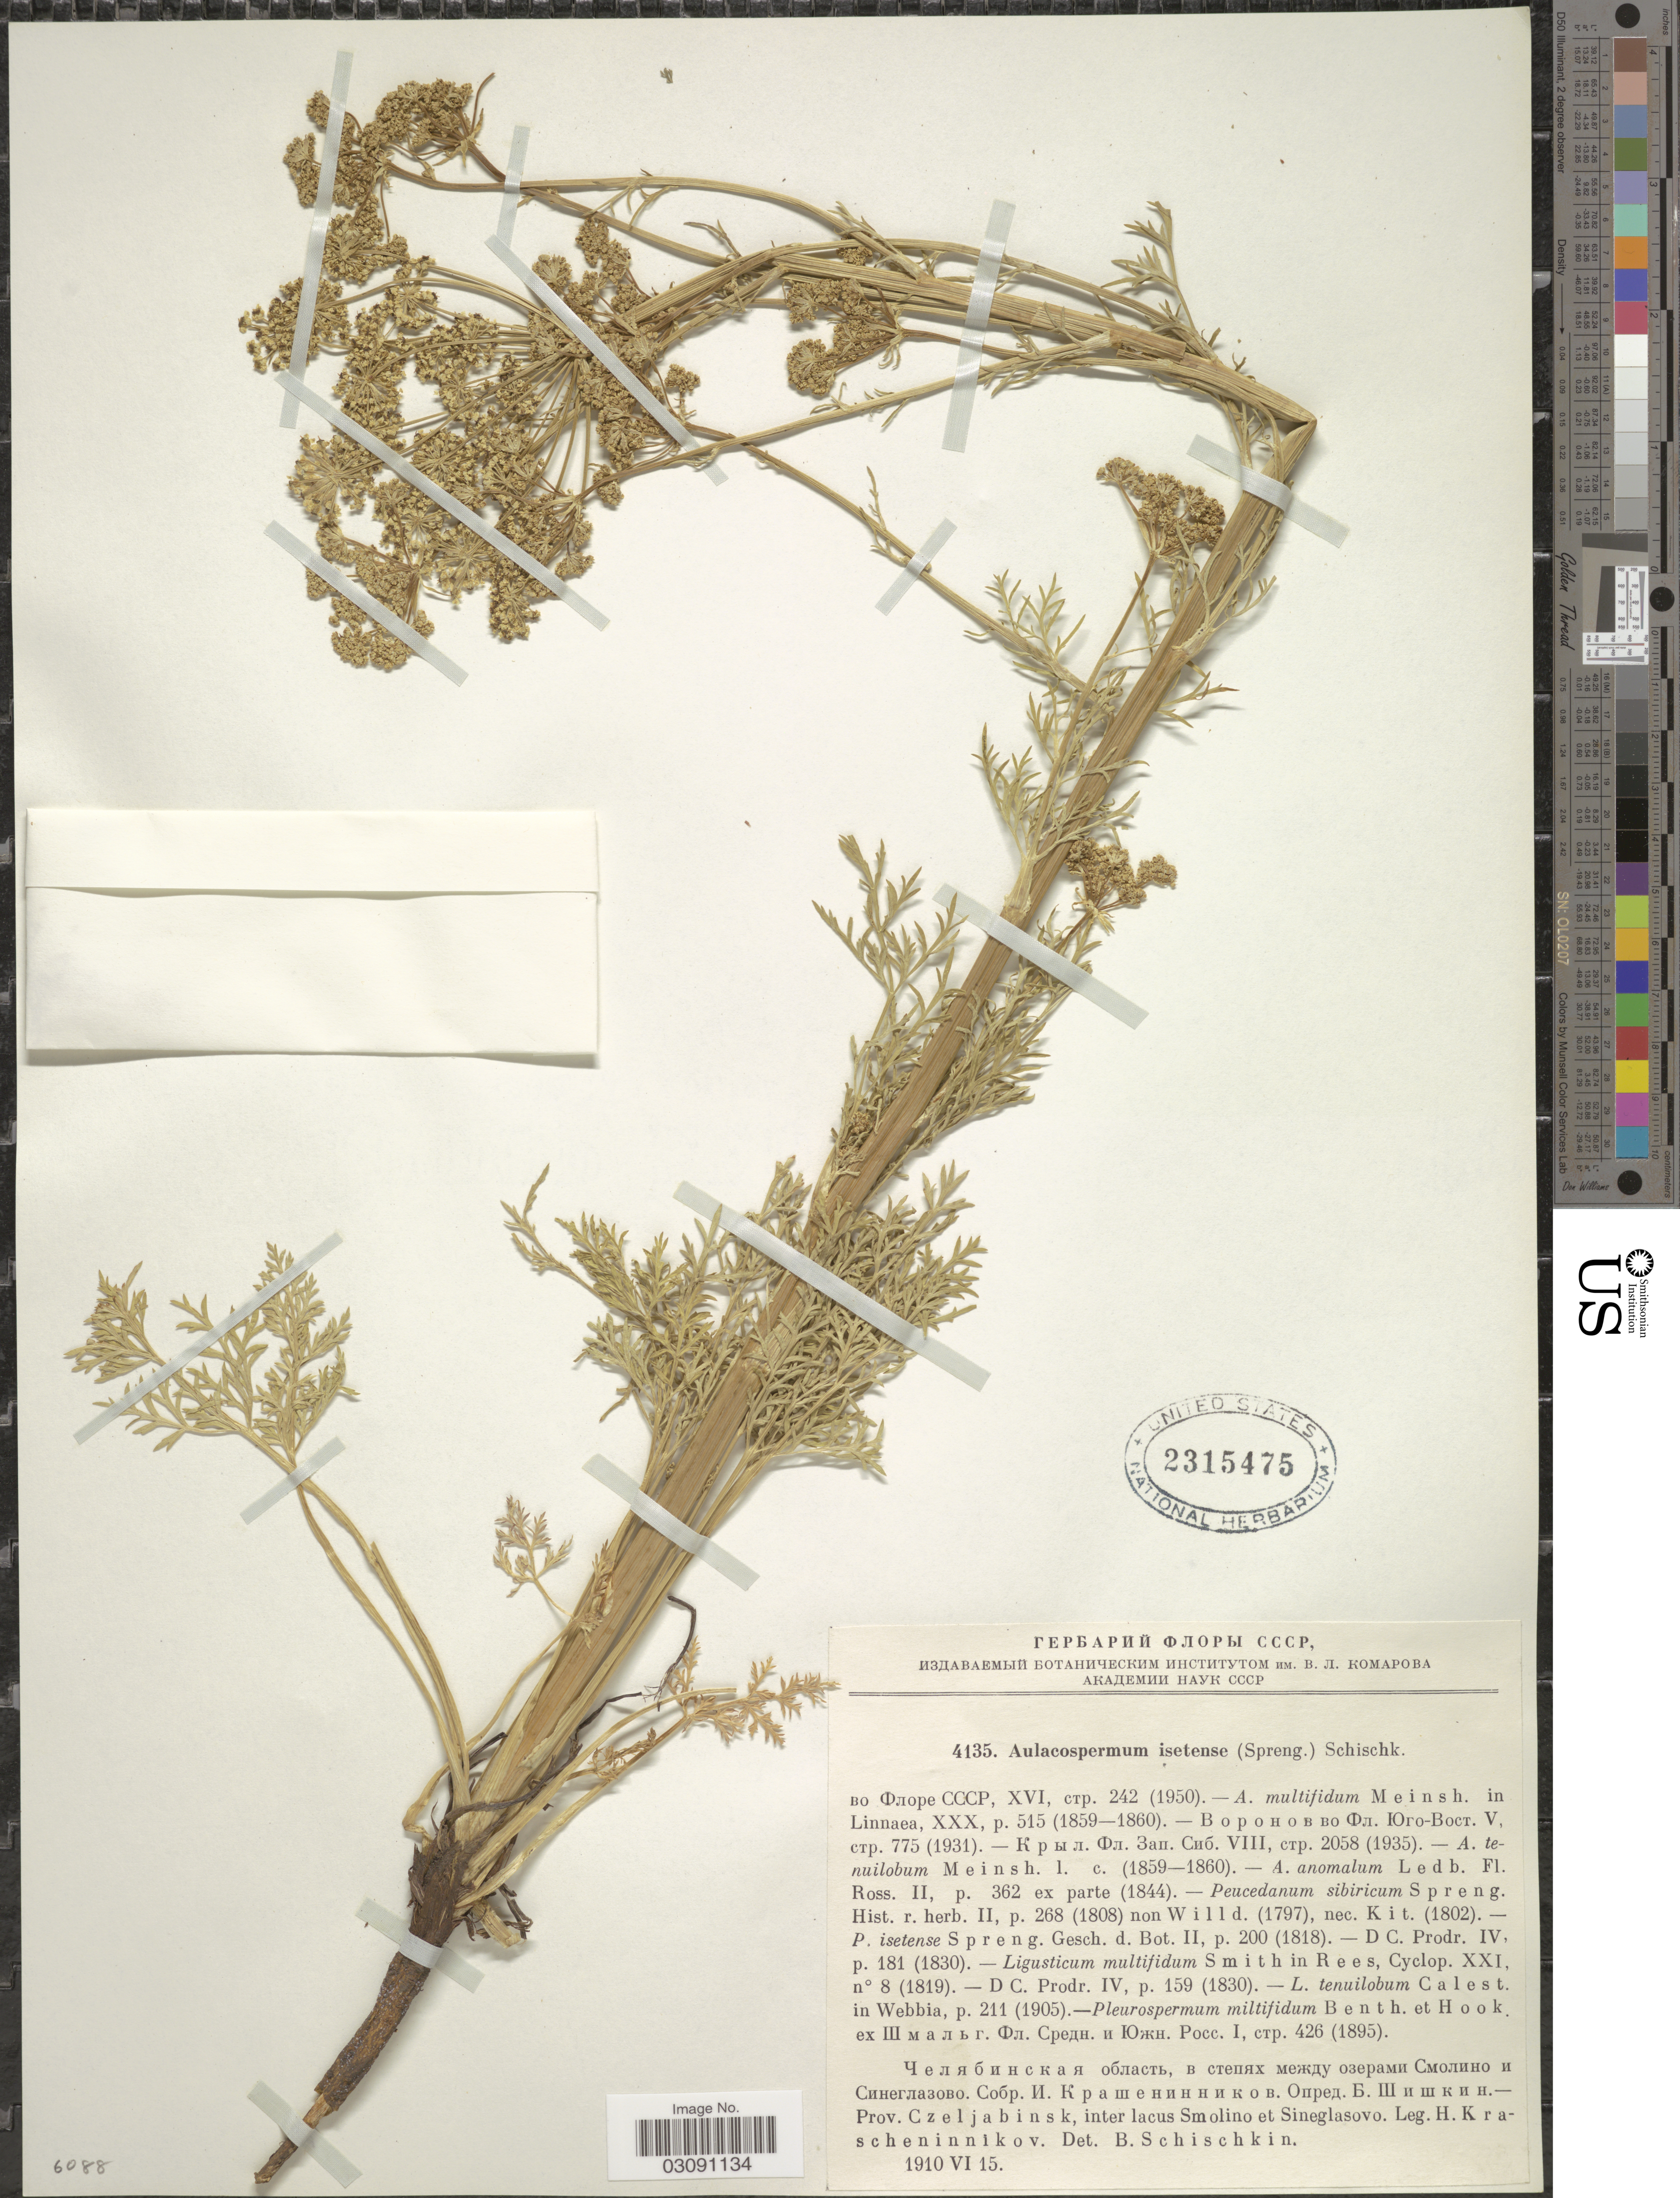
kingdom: Plantae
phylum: Tracheophyta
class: Magnoliopsida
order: Apiales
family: Apiaceae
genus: Aulacospermum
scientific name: Aulacospermum isetense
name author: (Spreng.) Schischk.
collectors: H. Krascheninnikov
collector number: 4135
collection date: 1910-06-15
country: Russian Federation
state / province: Chelyabinsk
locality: Prov. Czeljabinsk, inter lacus Smolino et Sineglasovo.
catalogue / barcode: US 2315475